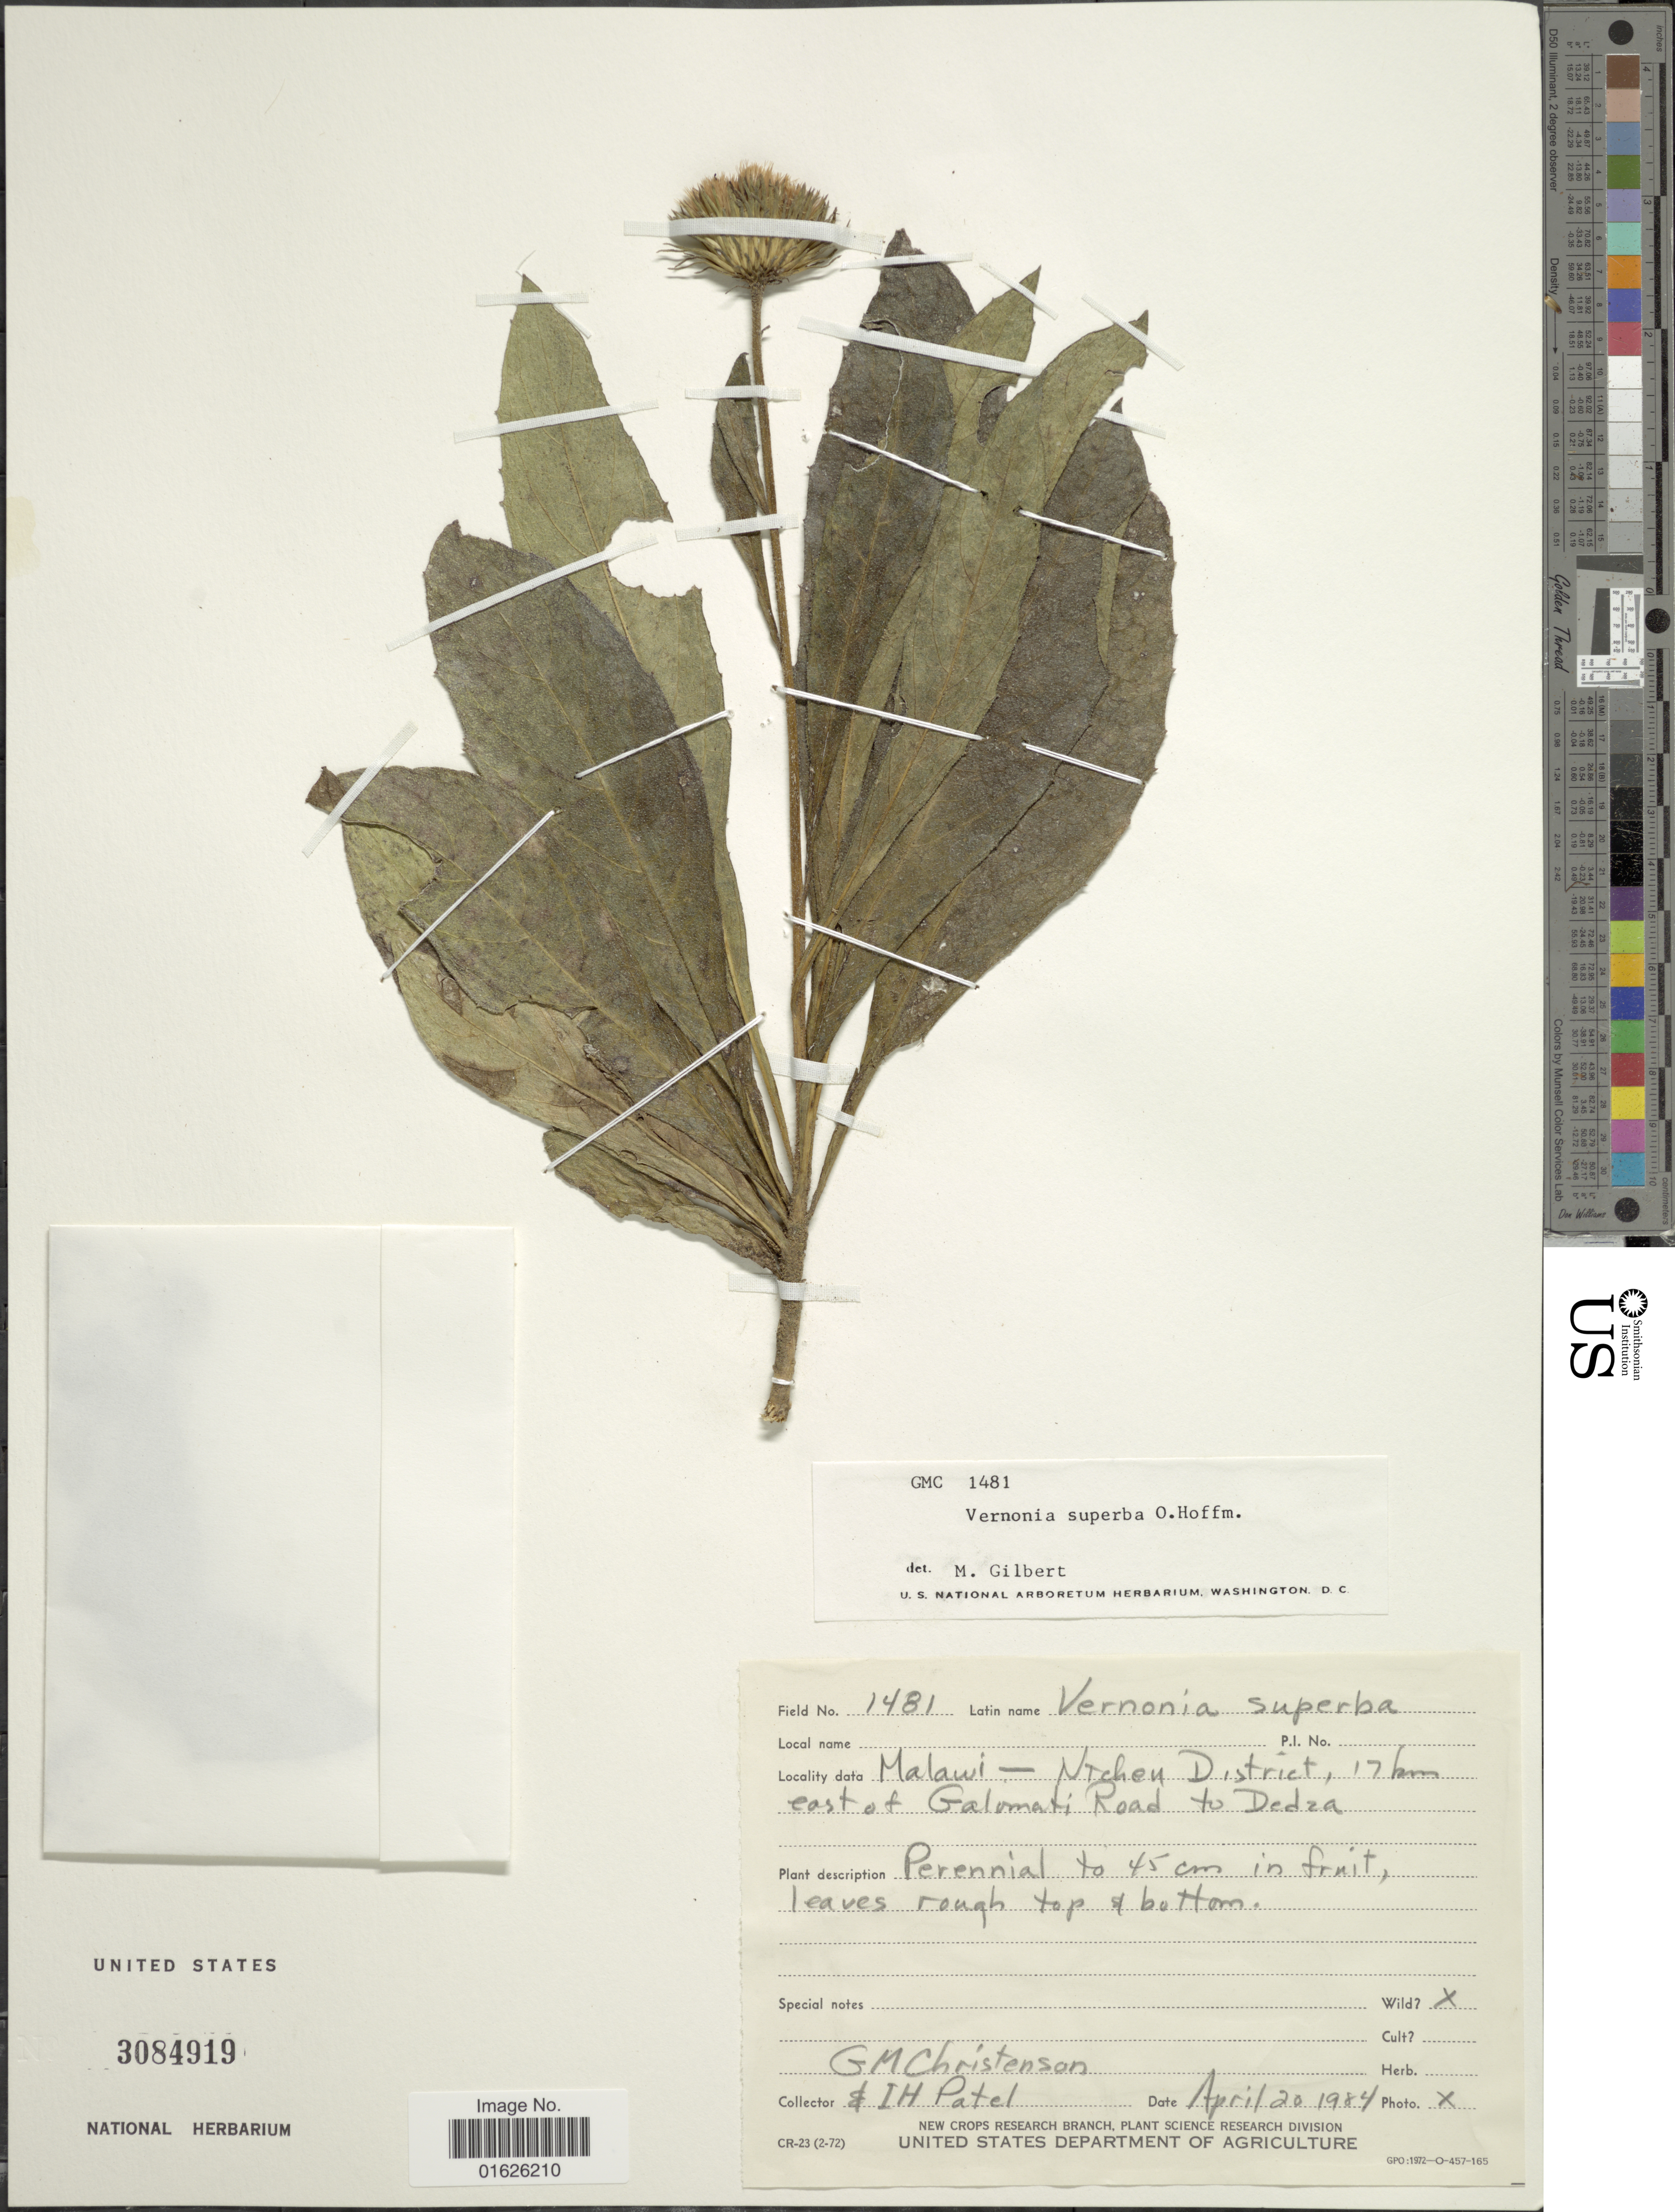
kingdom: Plantae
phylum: Tracheophyta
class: Magnoliopsida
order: Asterales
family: Asteraceae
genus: Linzia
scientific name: Linzia melleri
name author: (Oliv. & Hiern) H. Rob.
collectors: G. Christenson & I. Patel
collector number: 1481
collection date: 1984-04-20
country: Malawi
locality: Ntcheu district, 17 km east of Galomati Road to Dedza.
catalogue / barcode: US 3084919